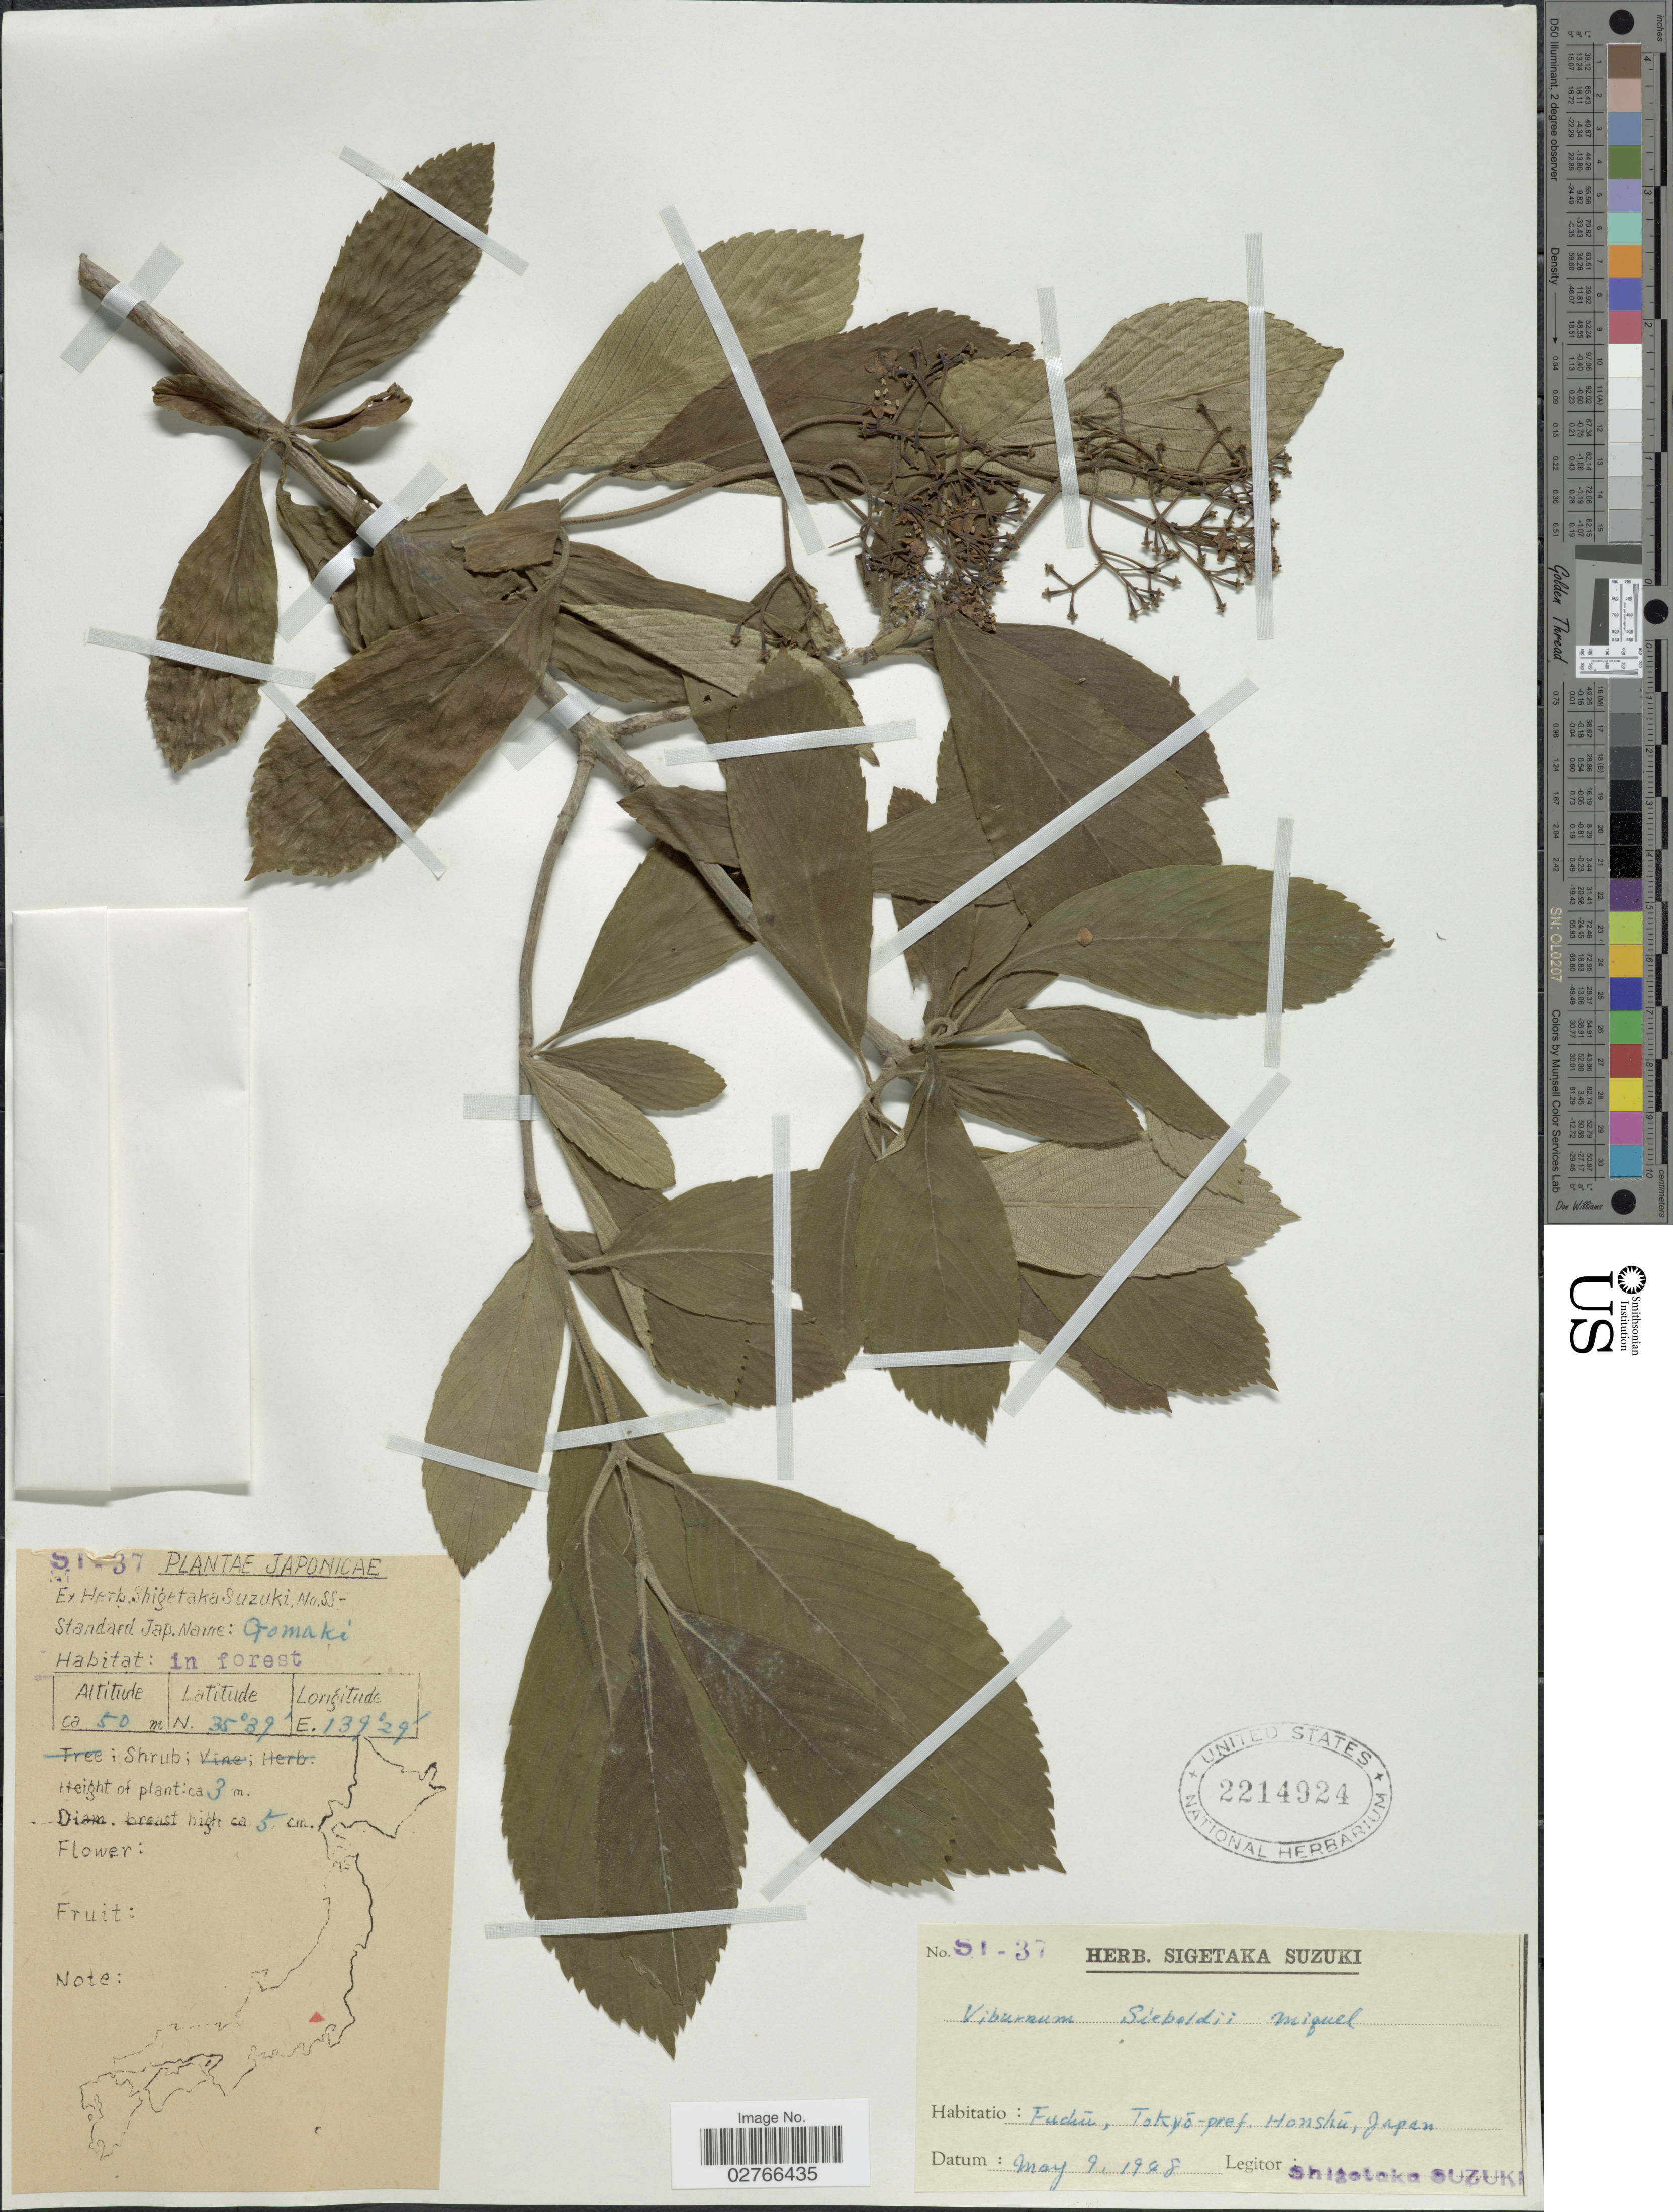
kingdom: Plantae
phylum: Tracheophyta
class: Magnoliopsida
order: Dipsacales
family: Viburnaceae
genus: Viburnum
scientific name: Viburnum sieboldii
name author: Miq.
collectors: S. Suzuki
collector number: S1-37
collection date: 1948-05-09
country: Japan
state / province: Tokyo, Federal City of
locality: Fuchū, Tokyo-pref., Honshü.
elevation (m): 50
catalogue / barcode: US 2214924